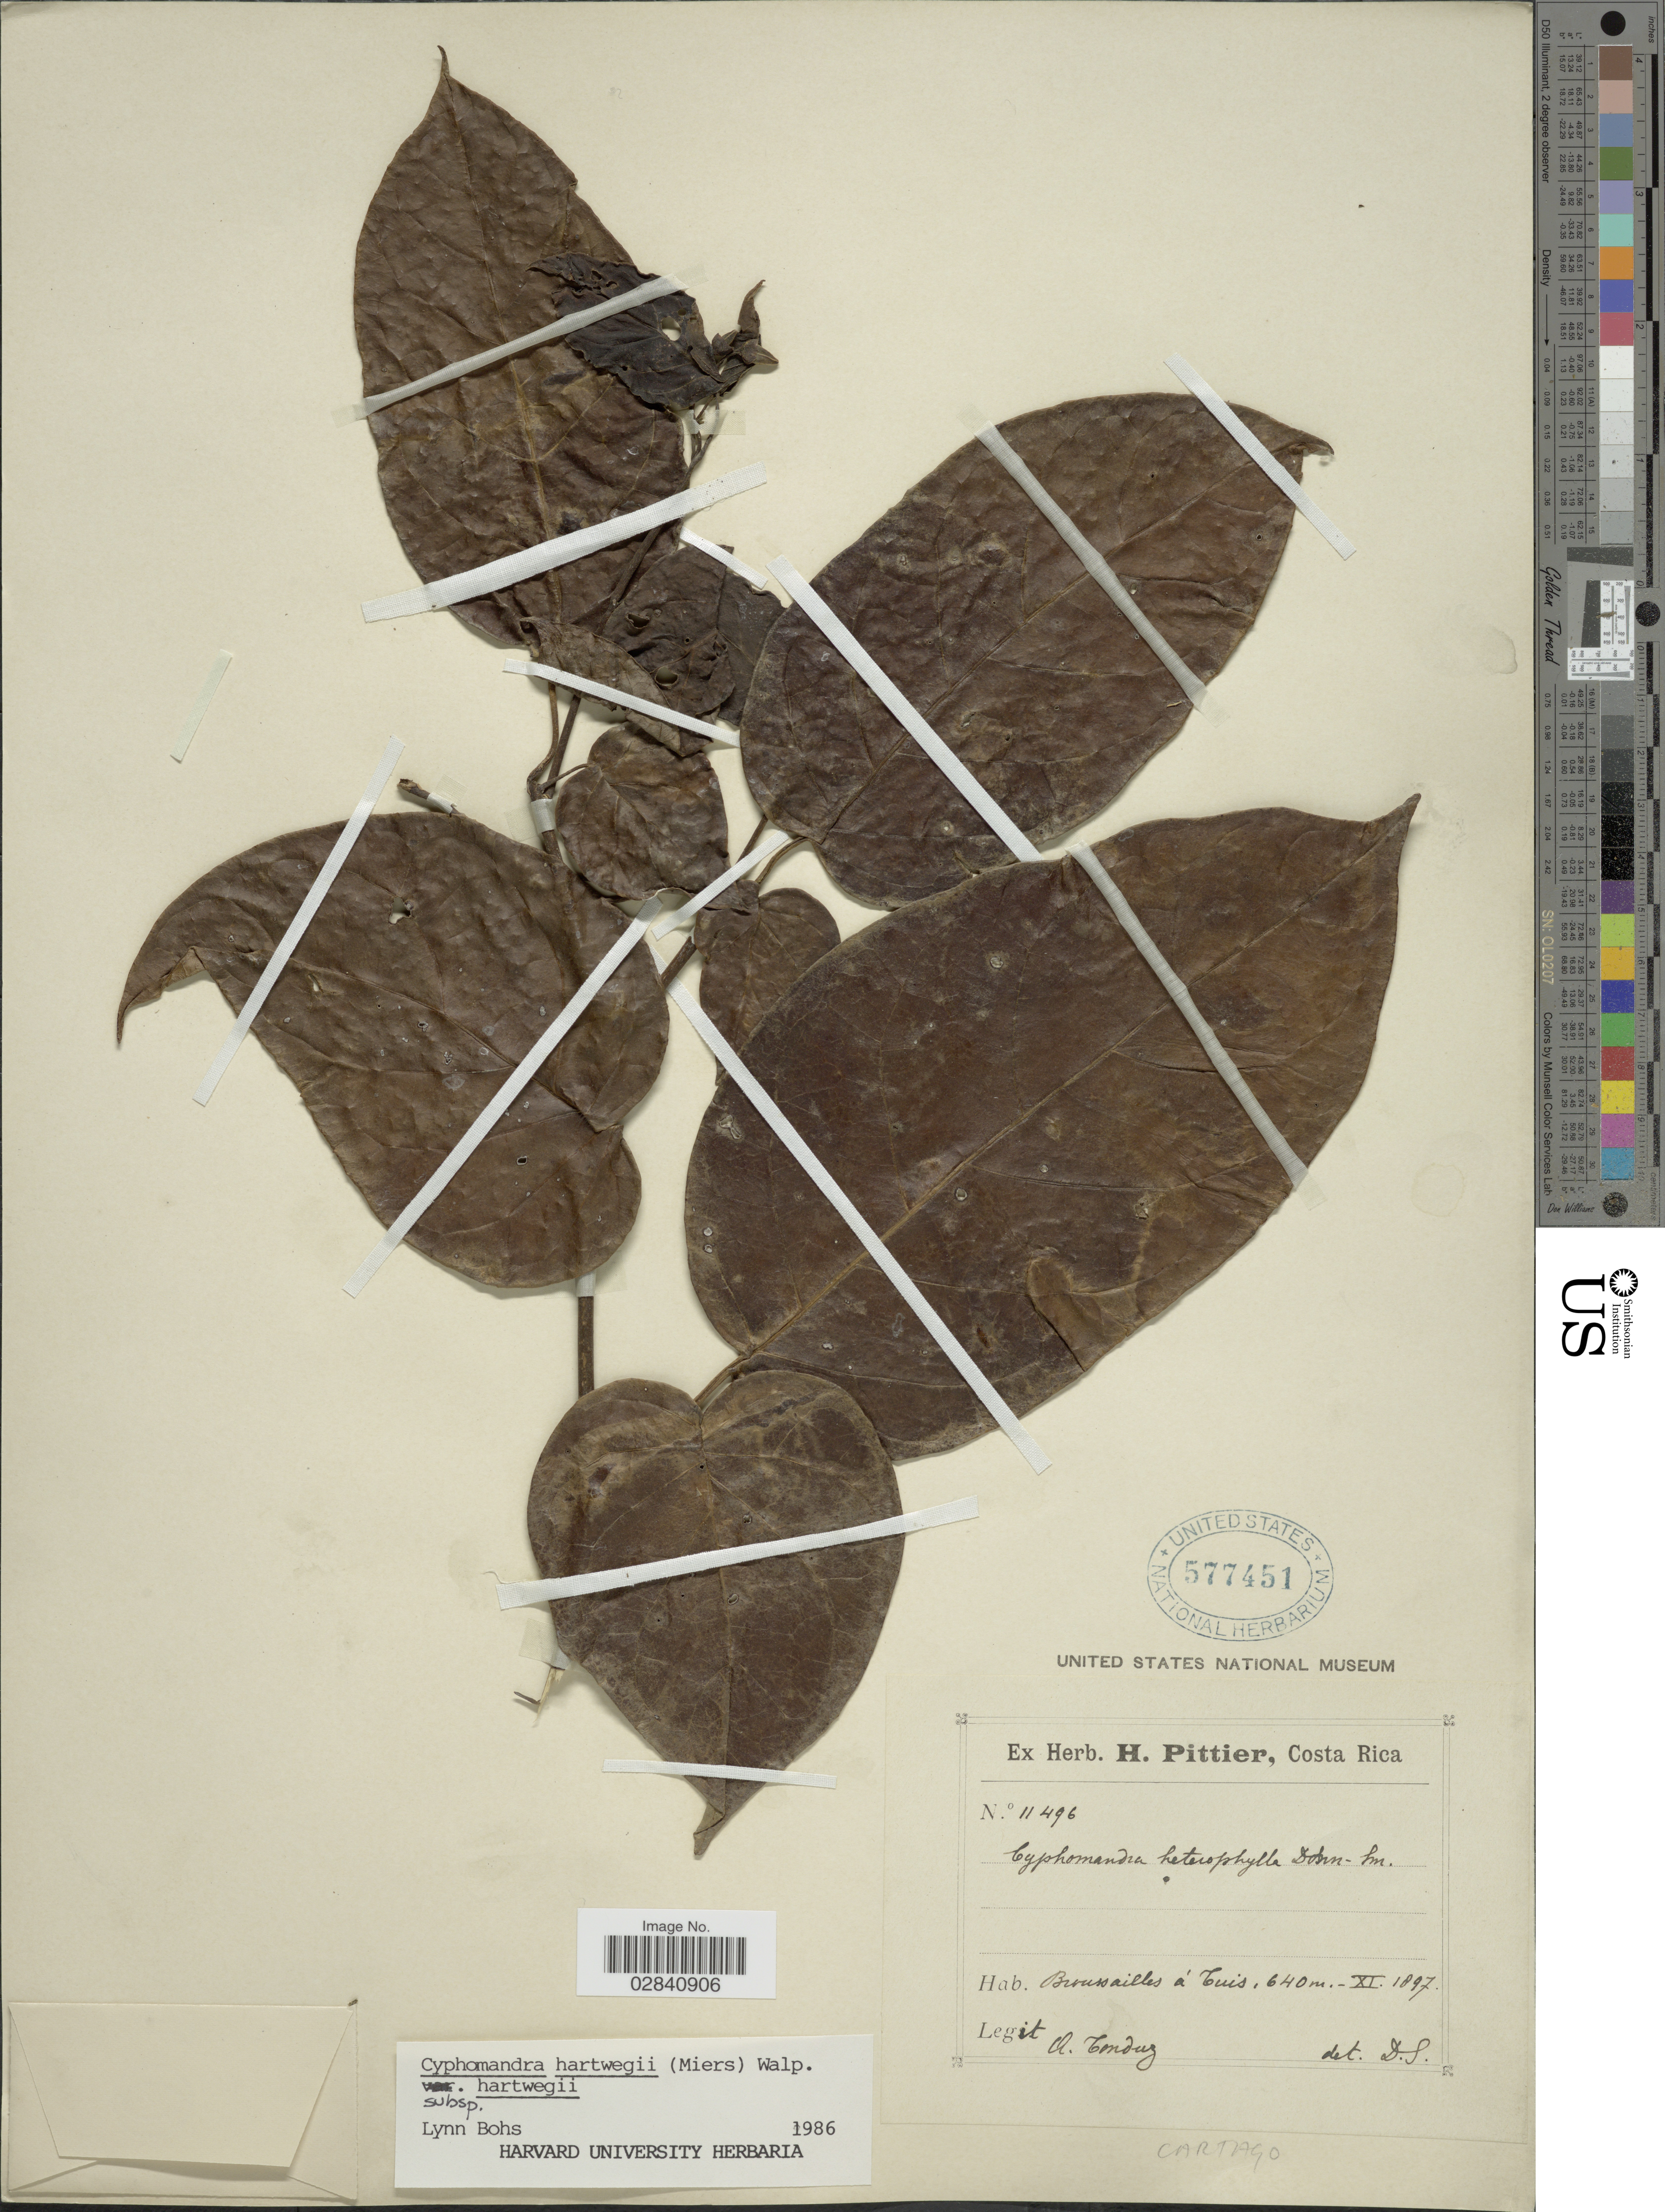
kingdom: Plantae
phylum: Tracheophyta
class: Magnoliopsida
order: Solanales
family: Solanaceae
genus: Cyphomandra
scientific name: Cyphomandra hartwegii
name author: (Miers) Sendtn. ex Walp.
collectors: A. Tonduz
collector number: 11496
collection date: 1897-11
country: Costa Rica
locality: Broussailles á Tuis.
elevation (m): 640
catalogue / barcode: US 577451